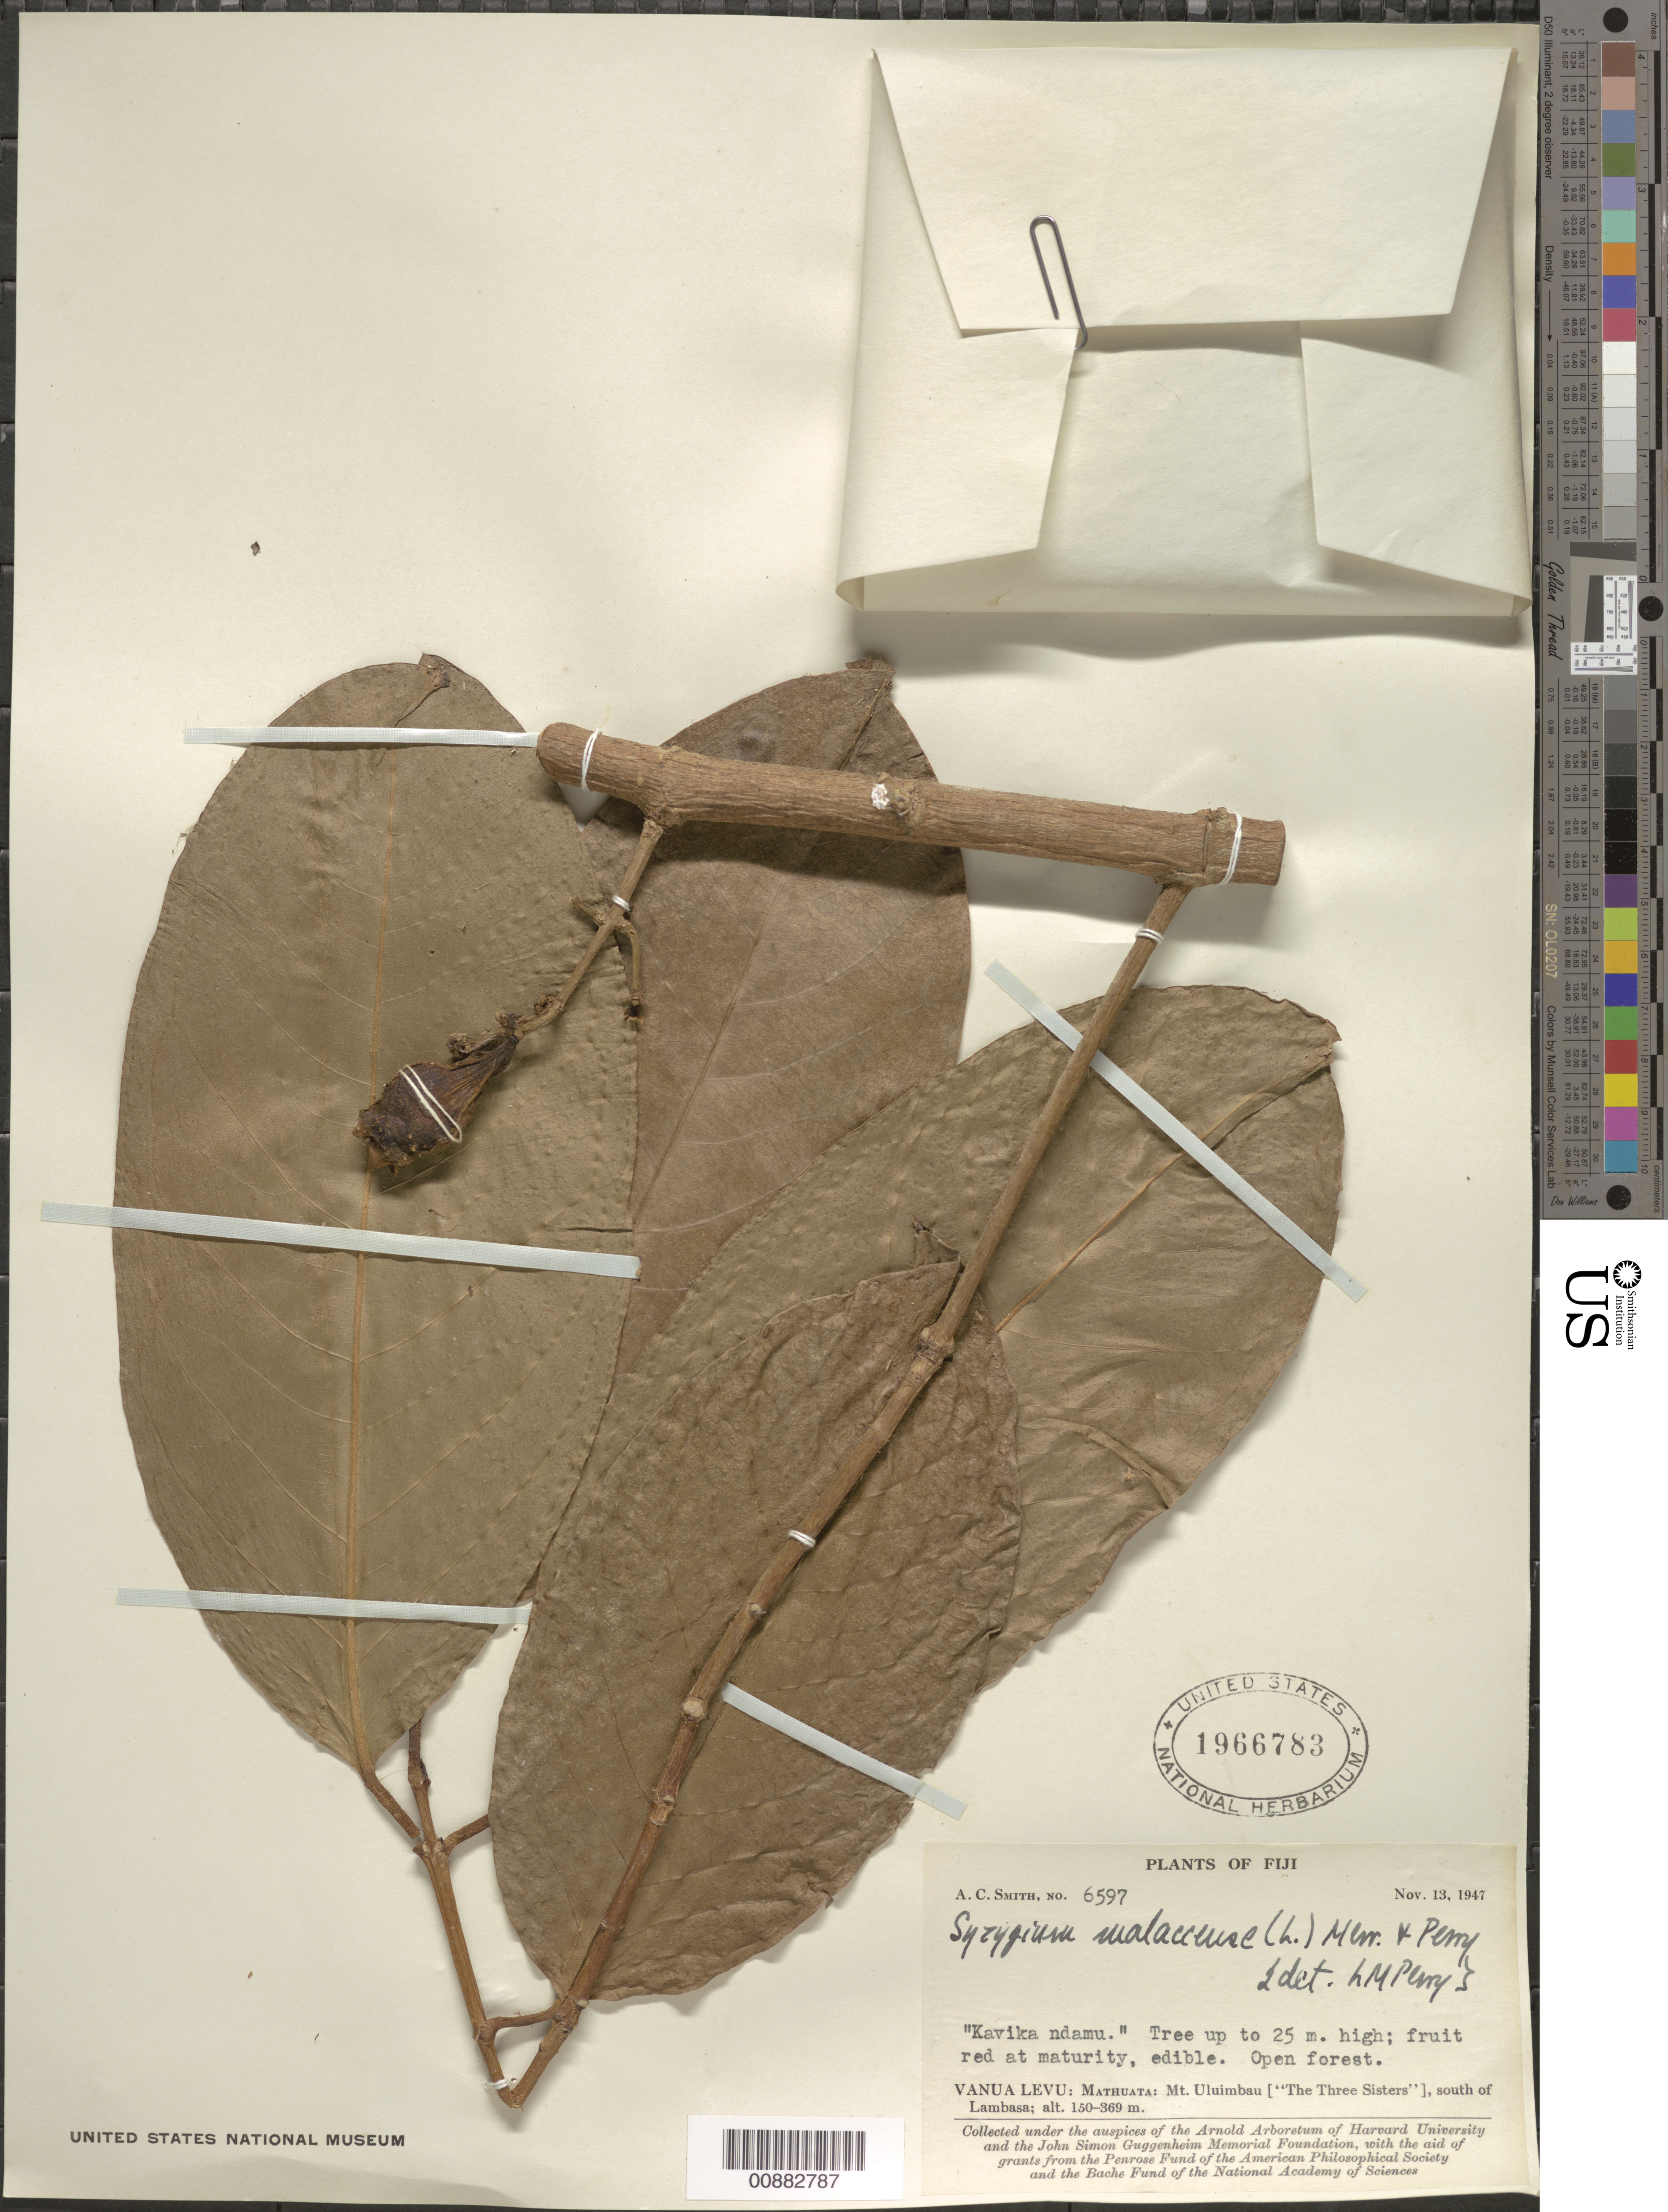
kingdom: Plantae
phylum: Tracheophyta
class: Magnoliopsida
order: Myrtales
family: Myrtaceae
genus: Syzygium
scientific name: Syzygium malaccense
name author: (L.) Merr. & L.M. Perry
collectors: C. A. Smith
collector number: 6597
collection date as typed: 13 Nov 1947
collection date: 1947-11-13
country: Fiji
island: Macuata-i-Wai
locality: Mt. Uluimbau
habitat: Open forest.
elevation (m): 150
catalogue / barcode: US 1966783